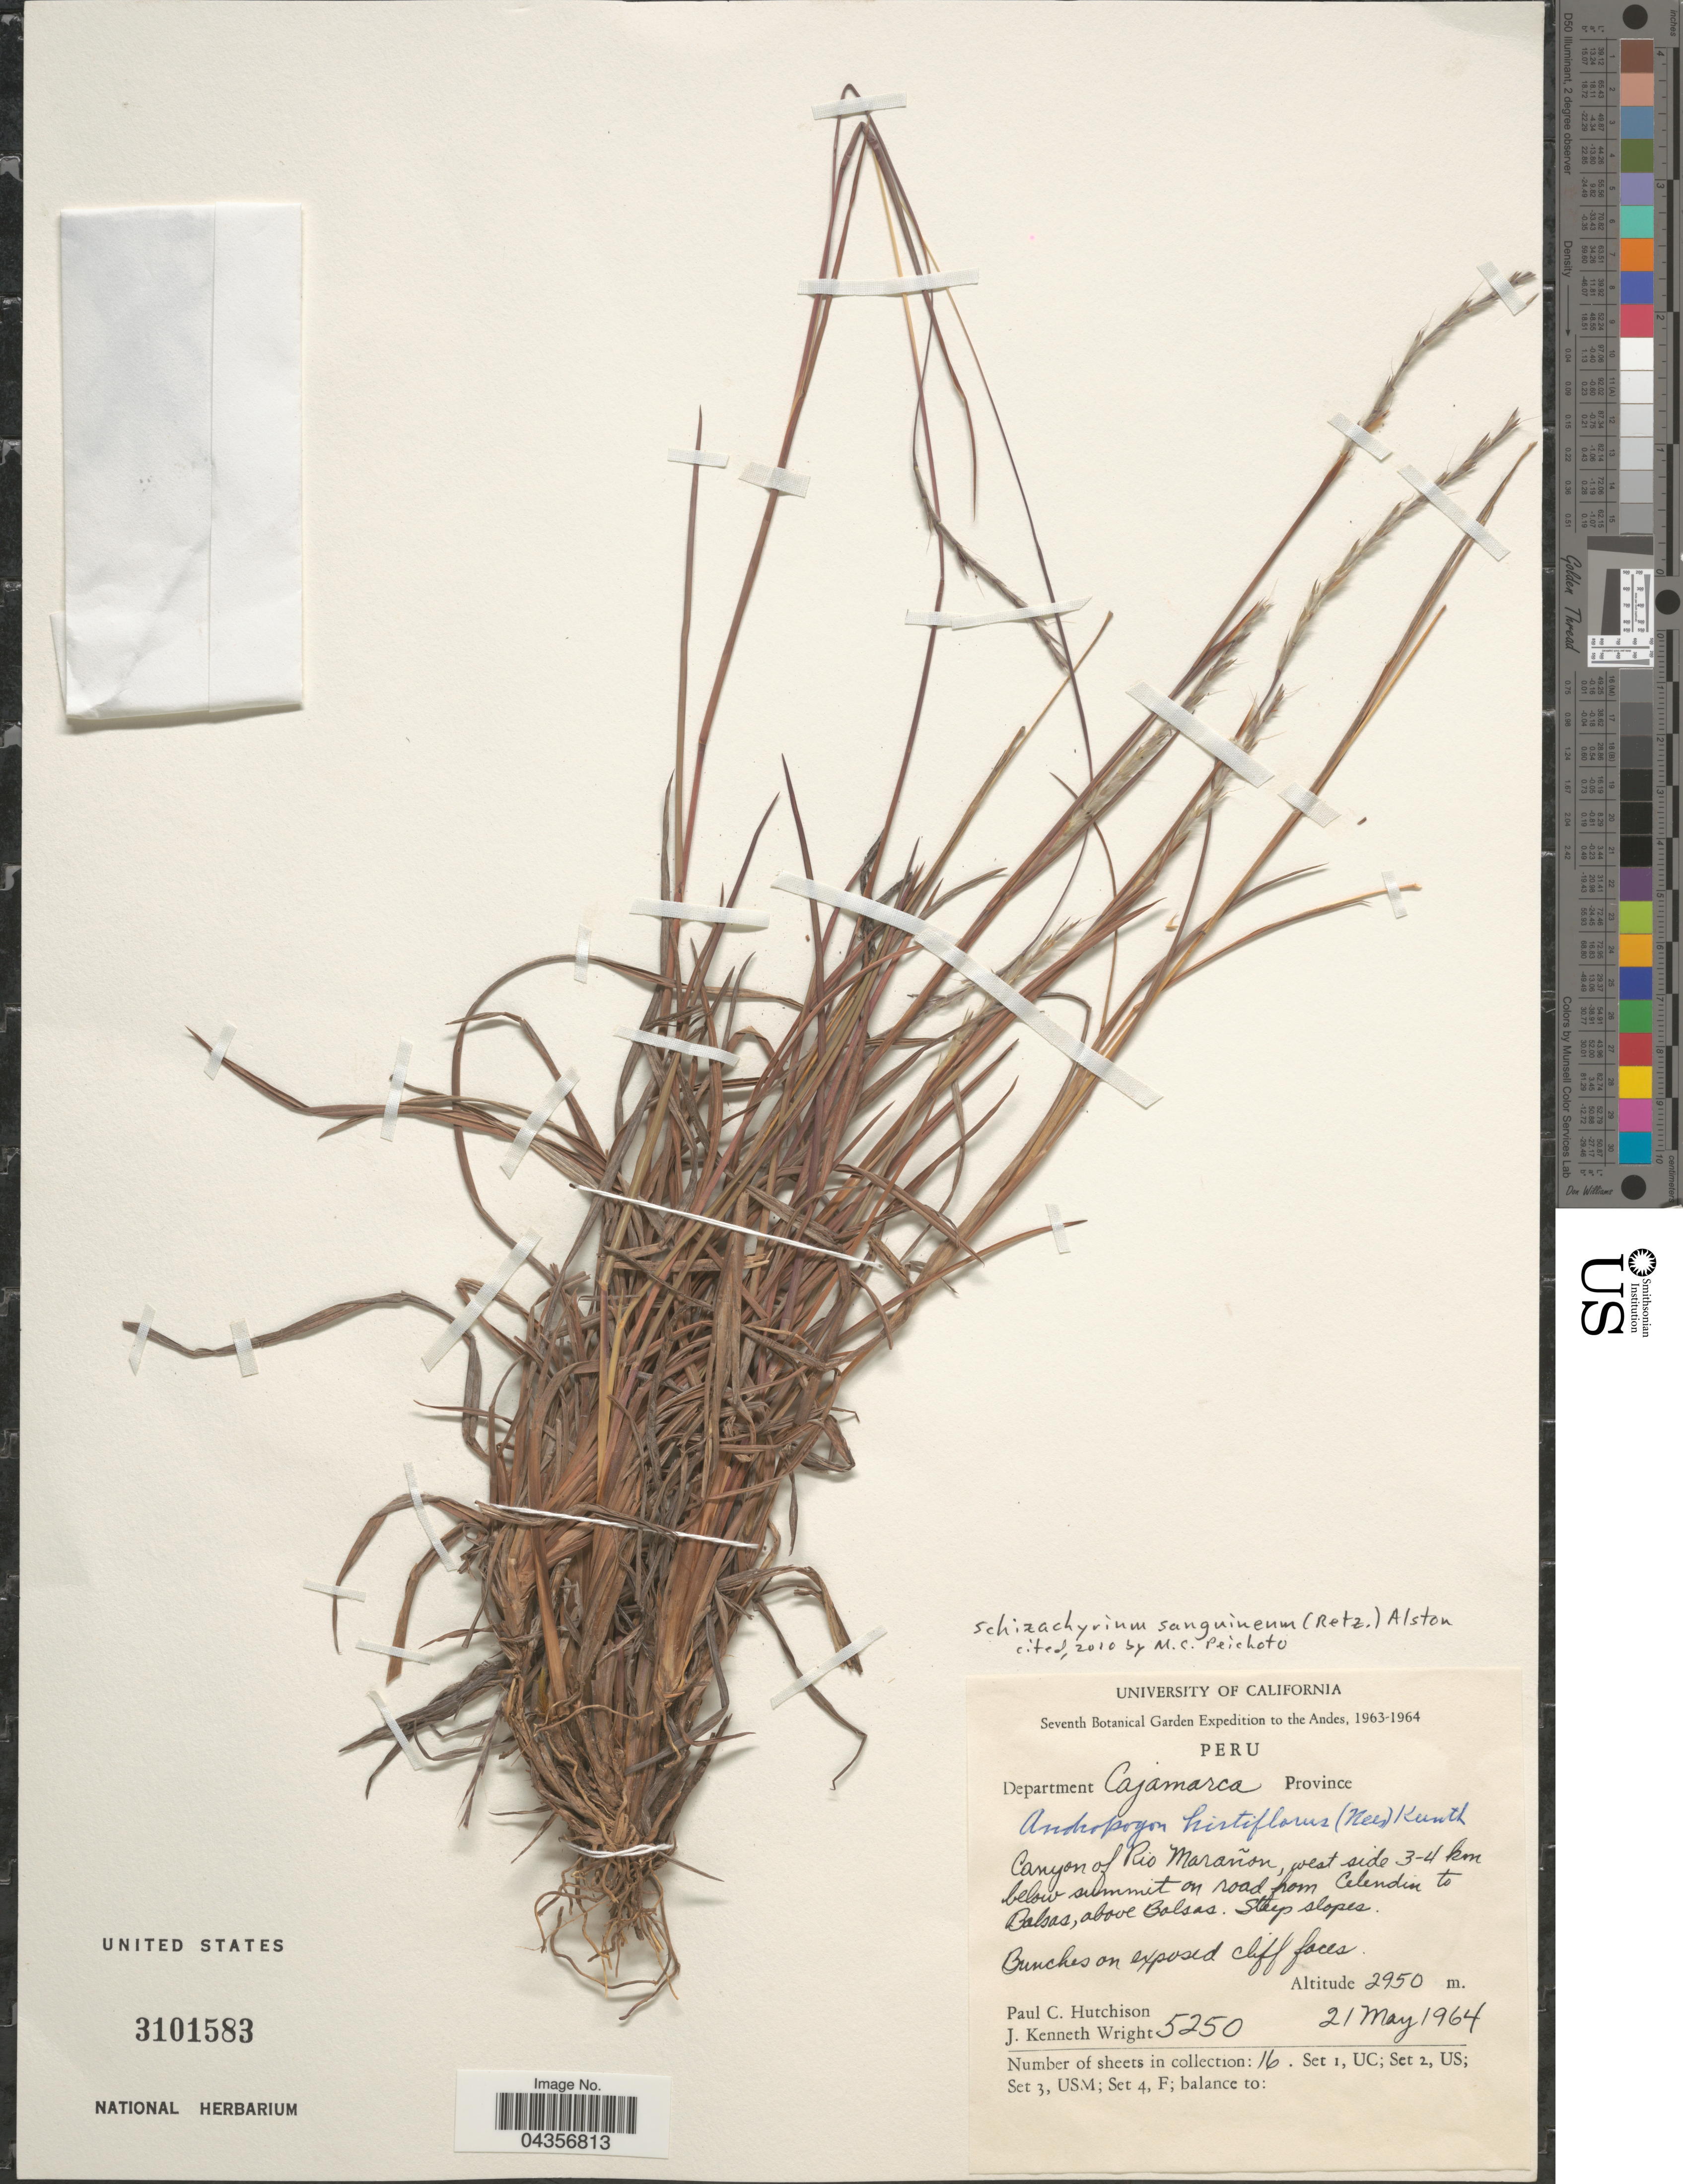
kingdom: Plantae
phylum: Tracheophyta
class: Liliopsida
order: Poales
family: Poaceae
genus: Schizachyrium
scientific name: Schizachyrium sanguineum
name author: (Retz.) Alston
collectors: P. C. Hutchison & J. K. Wright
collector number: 5250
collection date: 1964-05-21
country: Peru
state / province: Cajamarca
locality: Seventh Botanical Garden Expedition to the Andes, 1963-1964. Department Cajamarca. Canyon of Rio Marañon, west side 3-4 km below summit on road from Celendin to Balsas, above Balsas.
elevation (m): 2950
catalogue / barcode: US 3101583